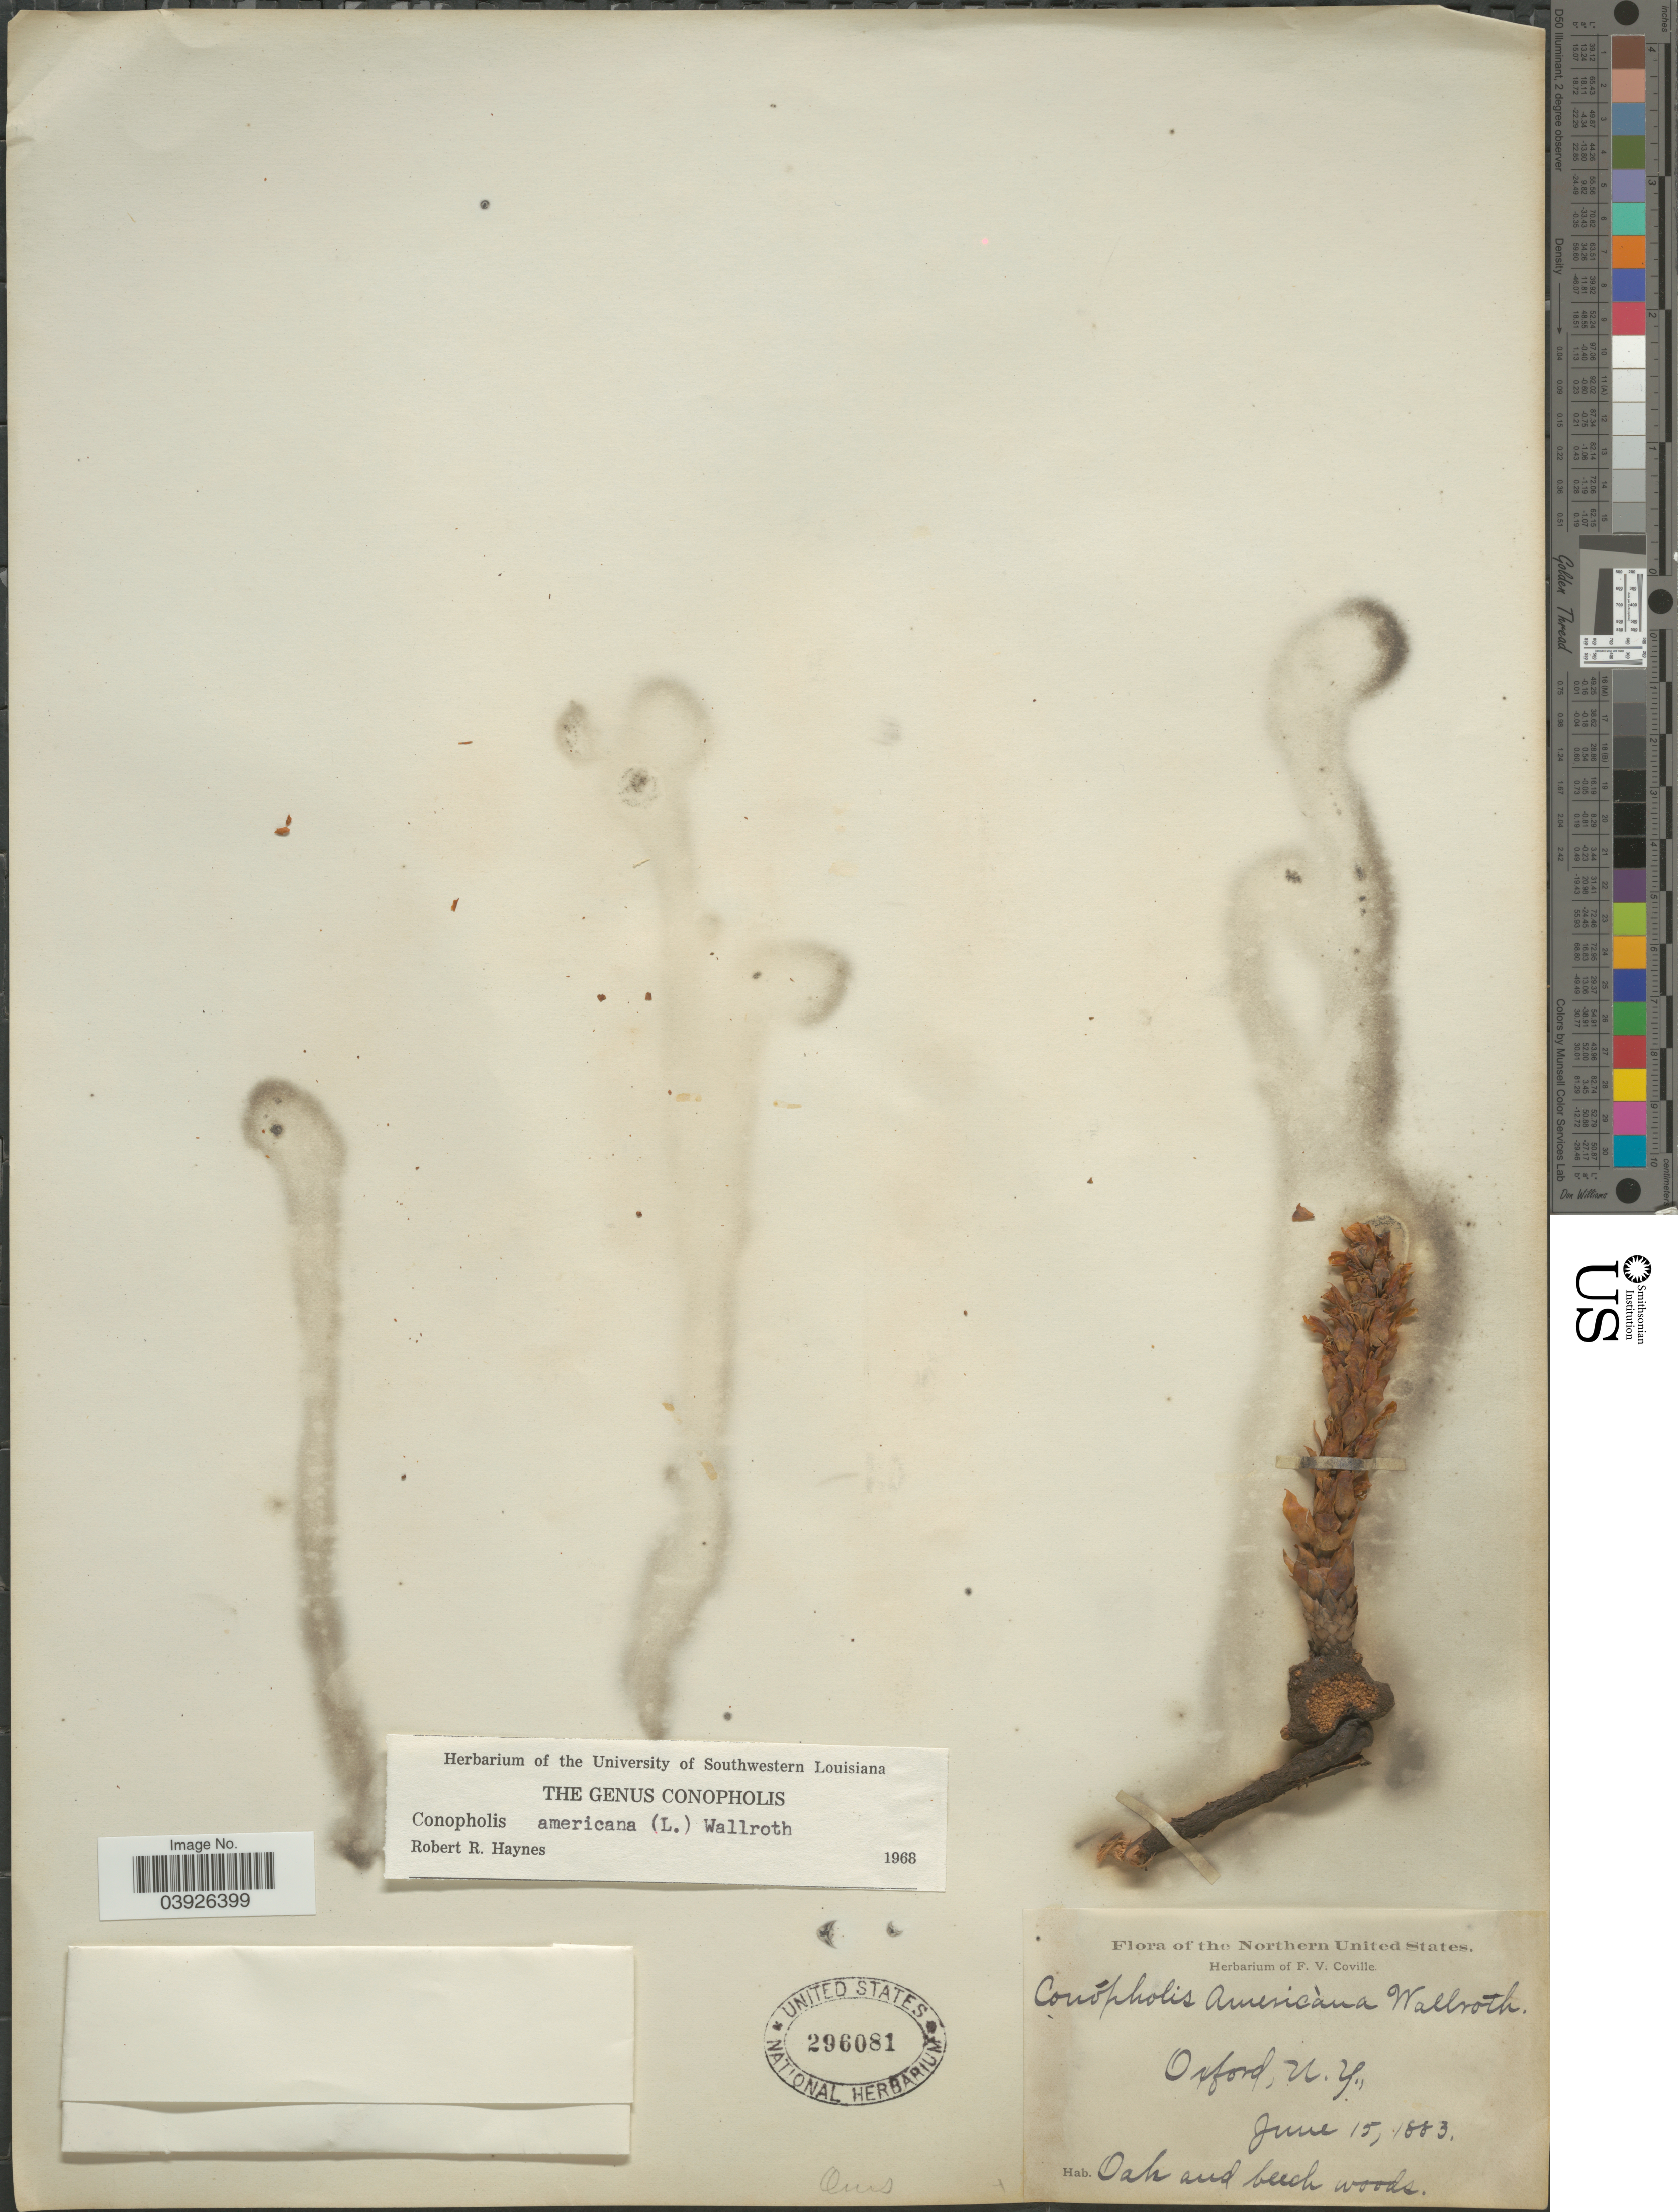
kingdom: Plantae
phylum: Tracheophyta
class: Magnoliopsida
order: Lamiales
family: Orobanchaceae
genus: Conopholis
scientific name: Conopholis americana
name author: (L. f.) Wallr.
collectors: ex herb. F. V. Coville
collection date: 1883-06-15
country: United States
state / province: New York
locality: The Northern United States. Oxford.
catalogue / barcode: US 296081